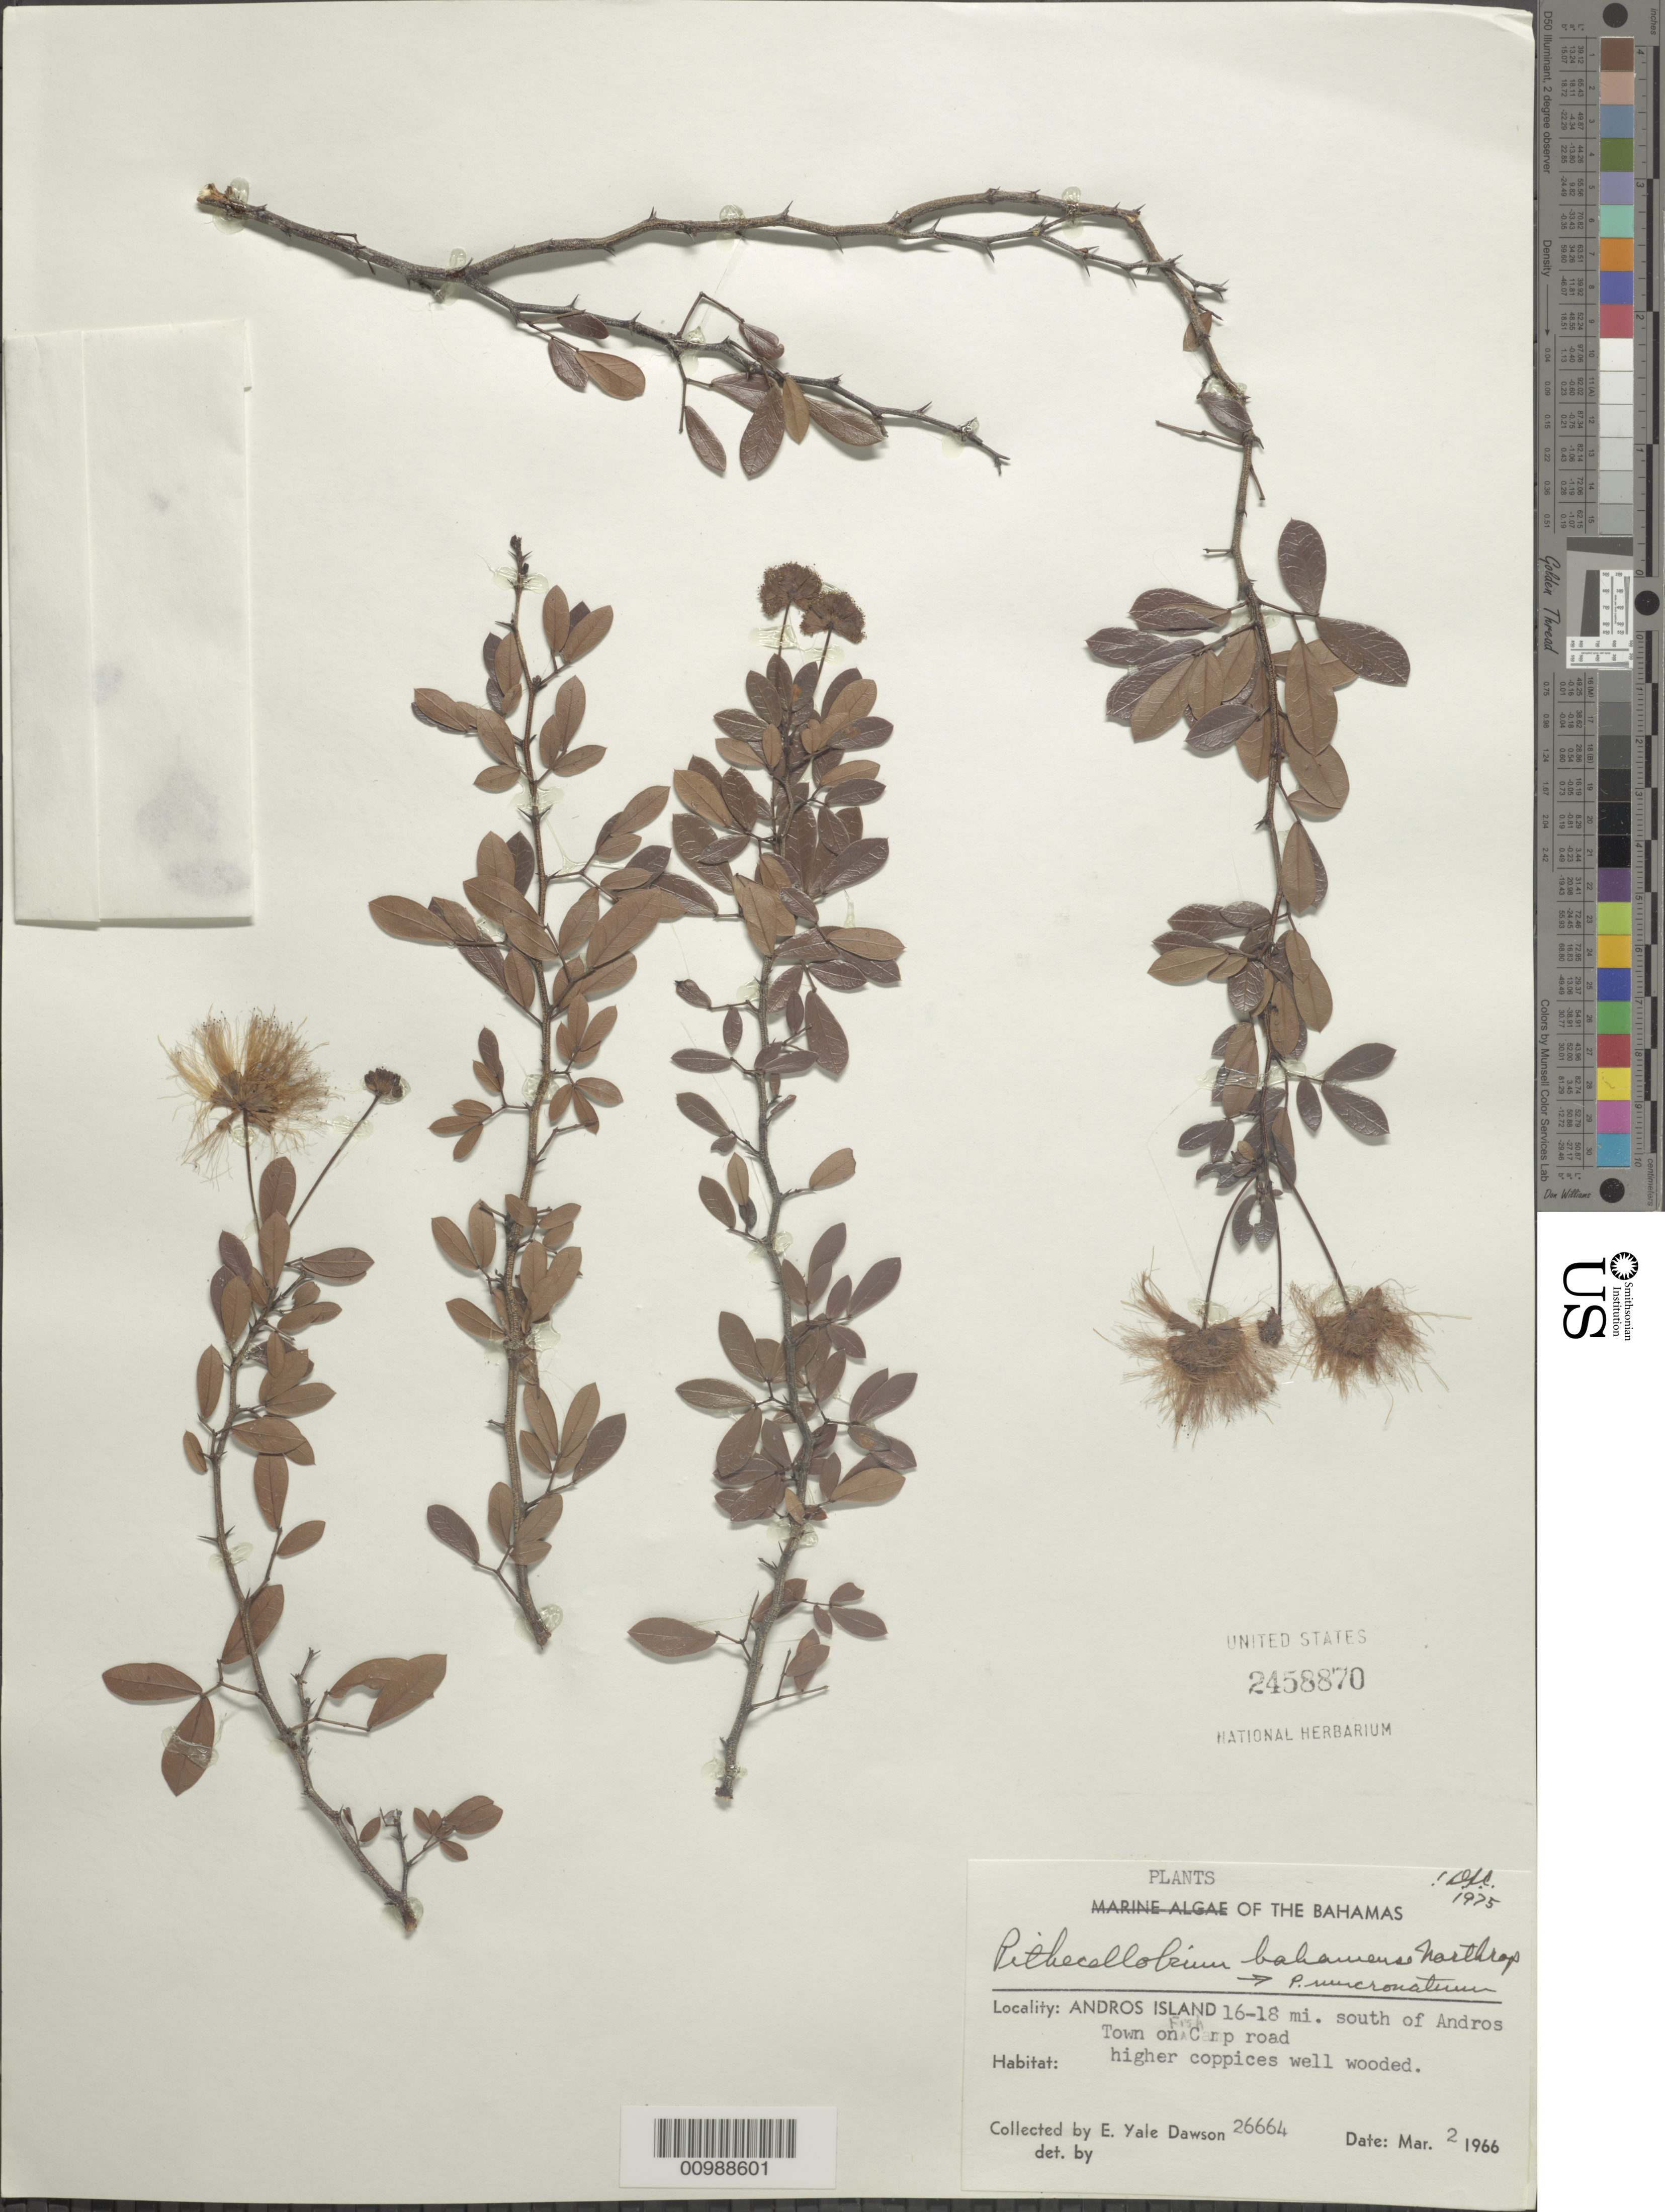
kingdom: Plantae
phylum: Tracheophyta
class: Magnoliopsida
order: Fabales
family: Fabaceae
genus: Pithecellobium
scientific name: Pithecellobium bahamense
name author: Northr.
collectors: E. Y. Dawson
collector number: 26664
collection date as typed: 02 Mar 1966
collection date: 1966-03-02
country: Bahamas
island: Andros I.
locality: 16-18 mi S of Andros Town on Fish Camp Road.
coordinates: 0 N, 0 E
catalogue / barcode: US 2458870